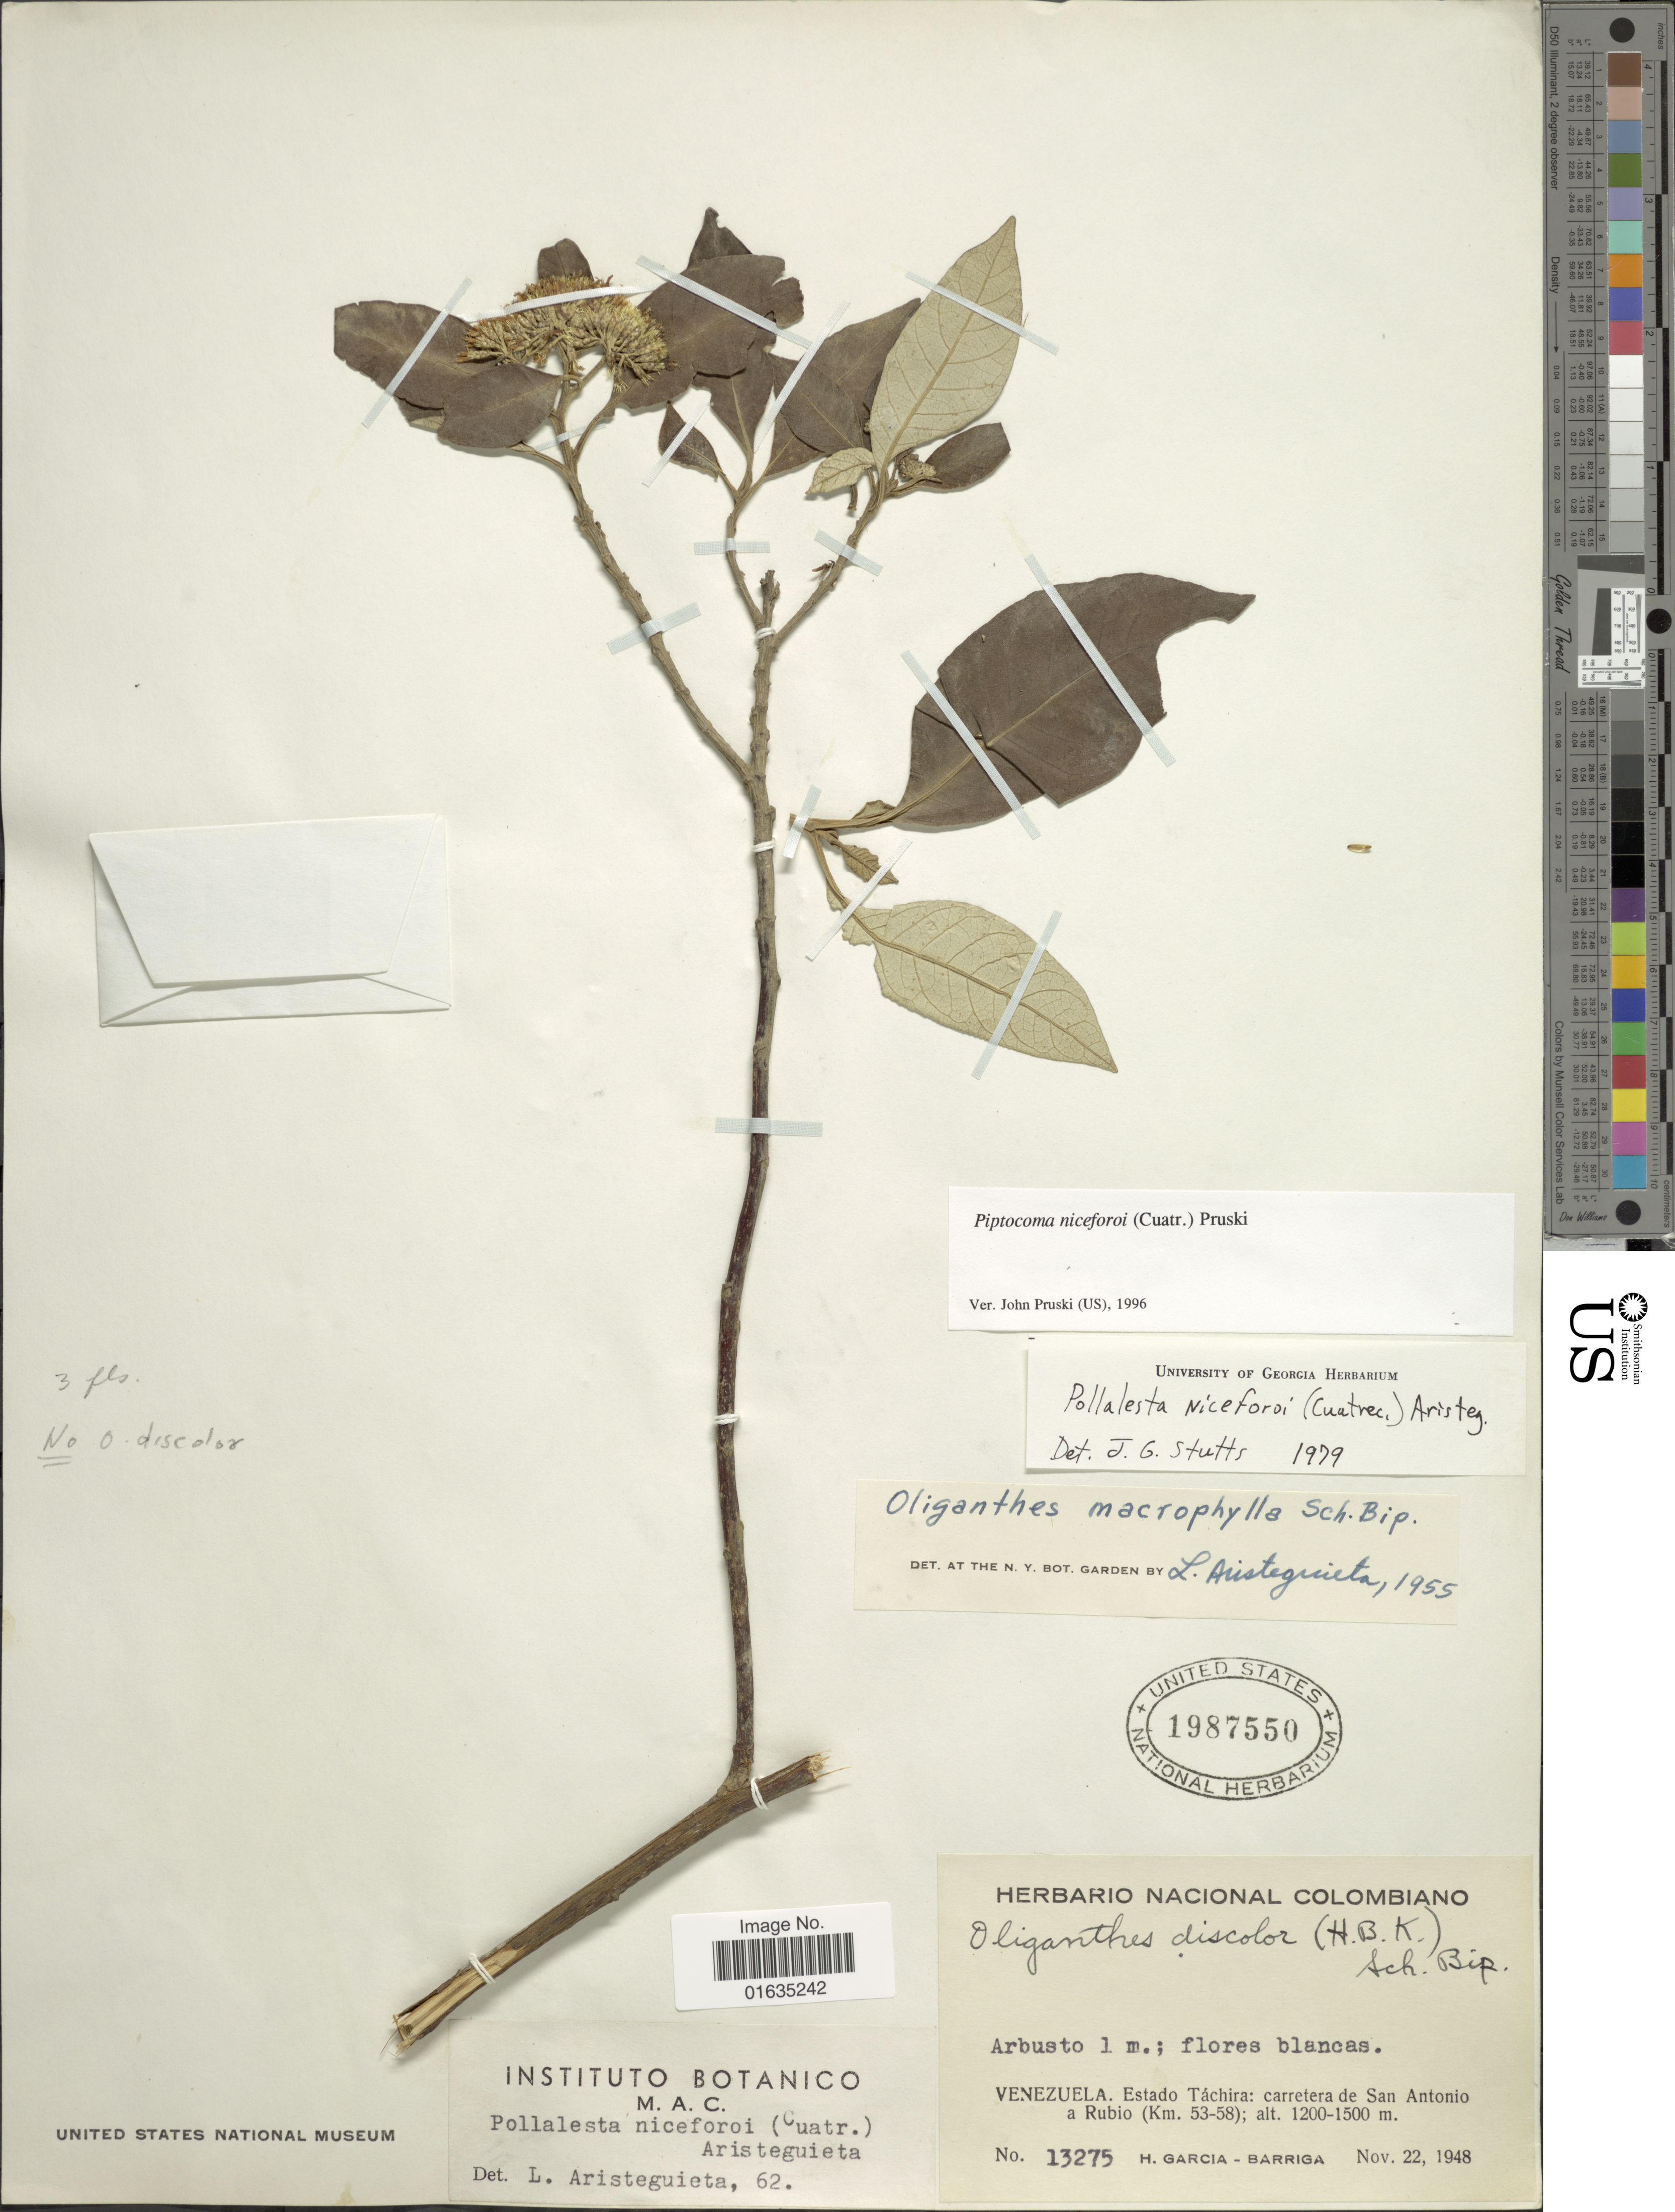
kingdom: Plantae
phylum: Tracheophyta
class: Magnoliopsida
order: Asterales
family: Asteraceae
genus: Piptocoma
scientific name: Piptocoma niceforoi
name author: (Cuatrec.) H. Rob.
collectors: H. García Barriga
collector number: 13275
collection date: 1948-11-22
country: Venezuela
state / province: Tachira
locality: Carretera de San Antonio a Rubio (Km 53-58)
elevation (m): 1200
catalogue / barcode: US 1987550